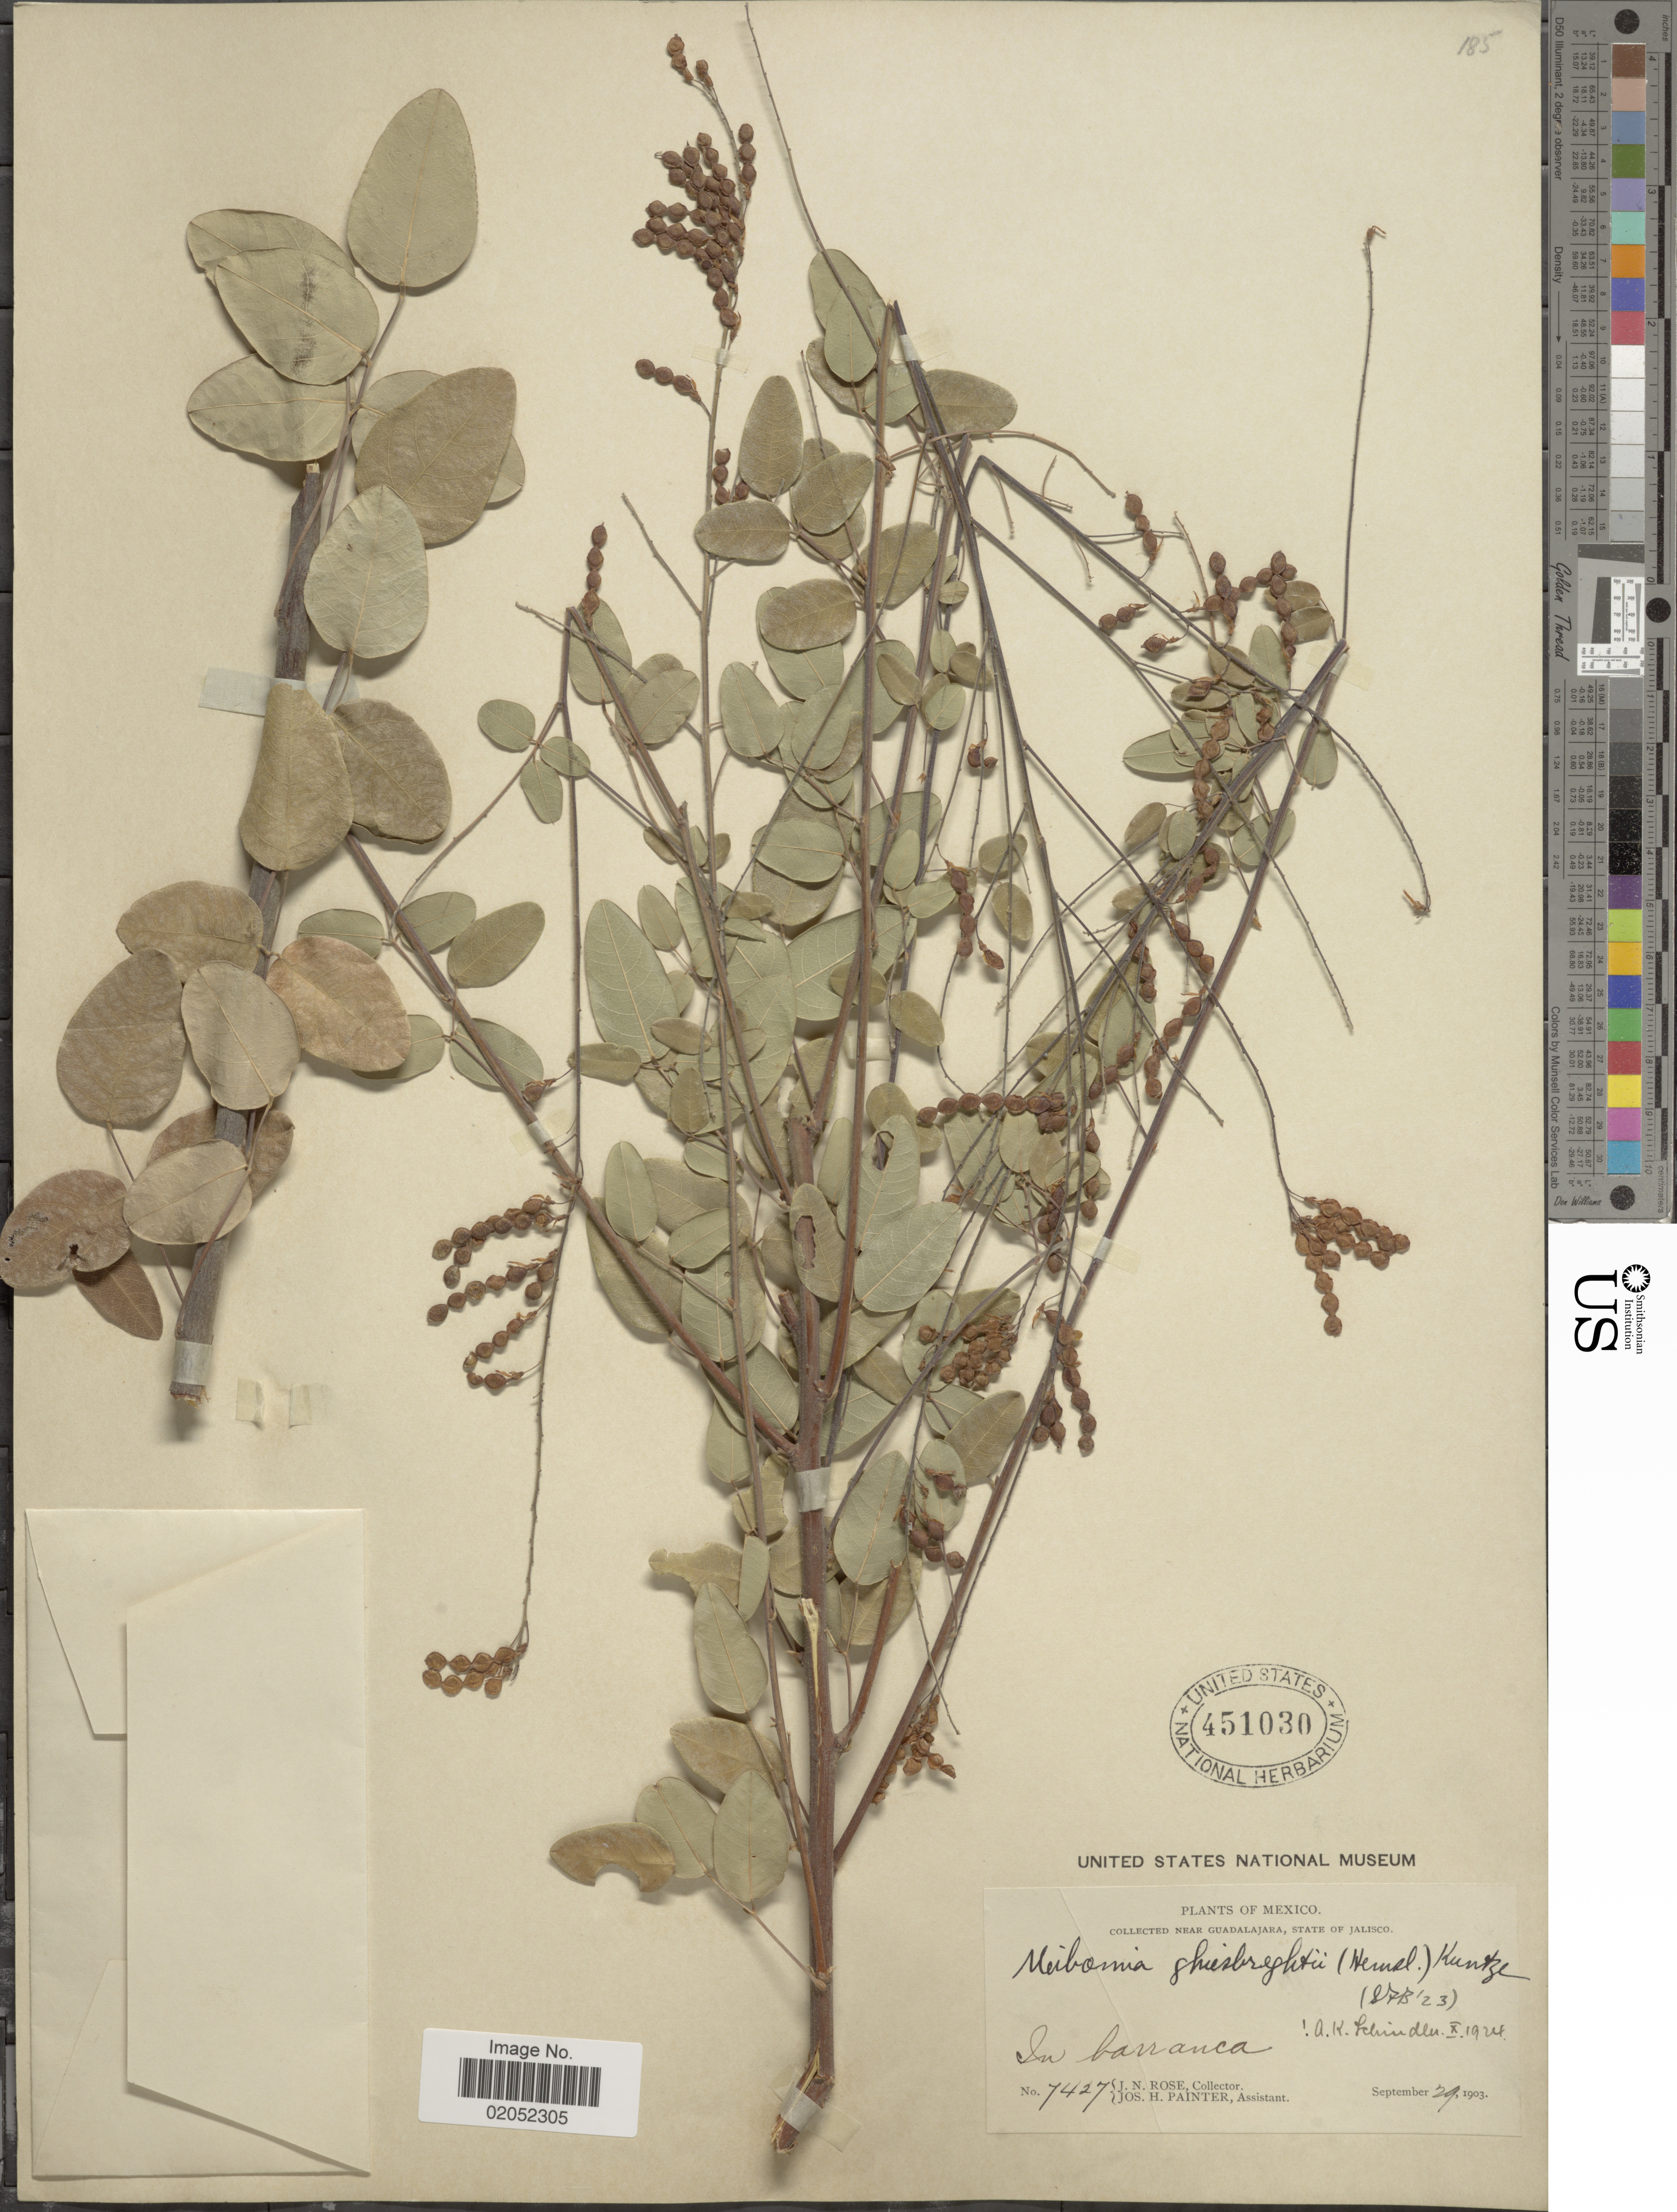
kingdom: Plantae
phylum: Tracheophyta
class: Magnoliopsida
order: Fabales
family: Fabaceae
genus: Desmodium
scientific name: Desmodium ghiesbreghtii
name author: Hemsl.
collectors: J. N. Rose & J. H. Painter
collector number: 7427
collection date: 1903-09-29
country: Mexico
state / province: Jalisco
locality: Guadalajara, State of Jalisco. In barranca.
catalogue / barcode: US 451030